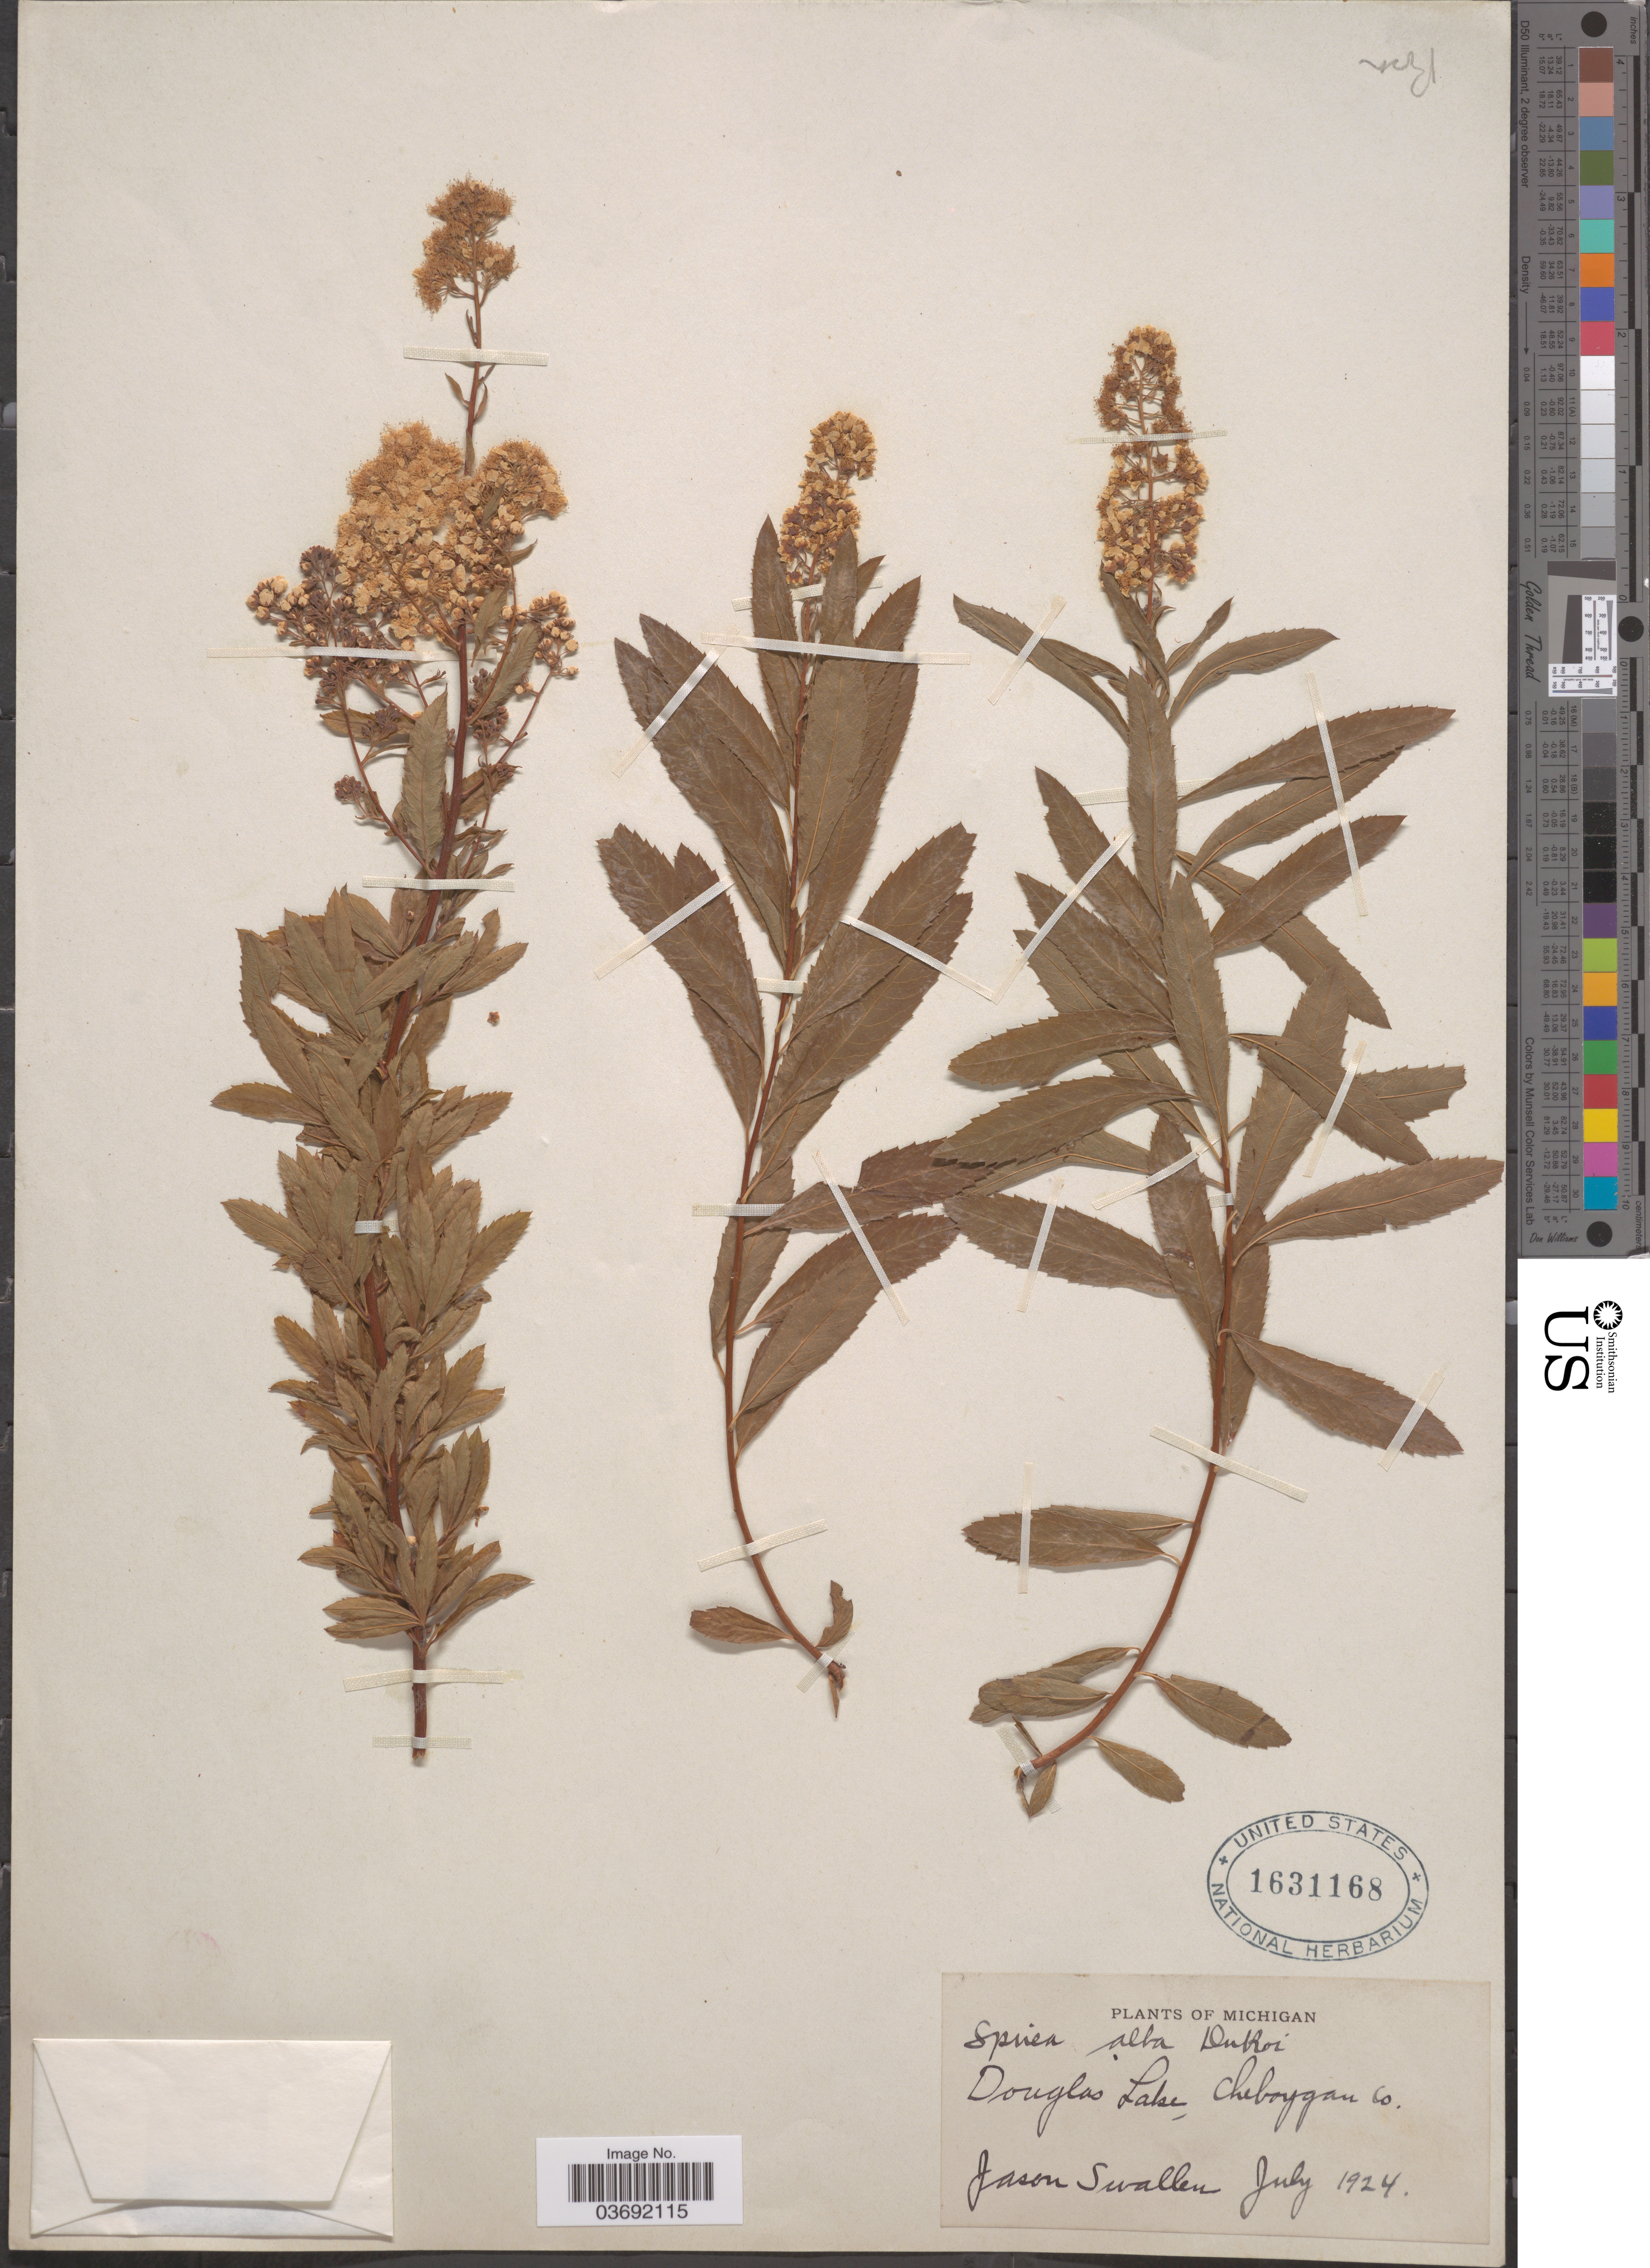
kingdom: Plantae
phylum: Tracheophyta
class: Magnoliopsida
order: Rosales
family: Rosaceae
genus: Spiraea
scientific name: Spiraea alba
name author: Du Roi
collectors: J. R. Swallen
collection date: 1924-07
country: United States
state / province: Michigan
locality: Douglas Lake, Cheboygan Co.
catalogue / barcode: US 1631168